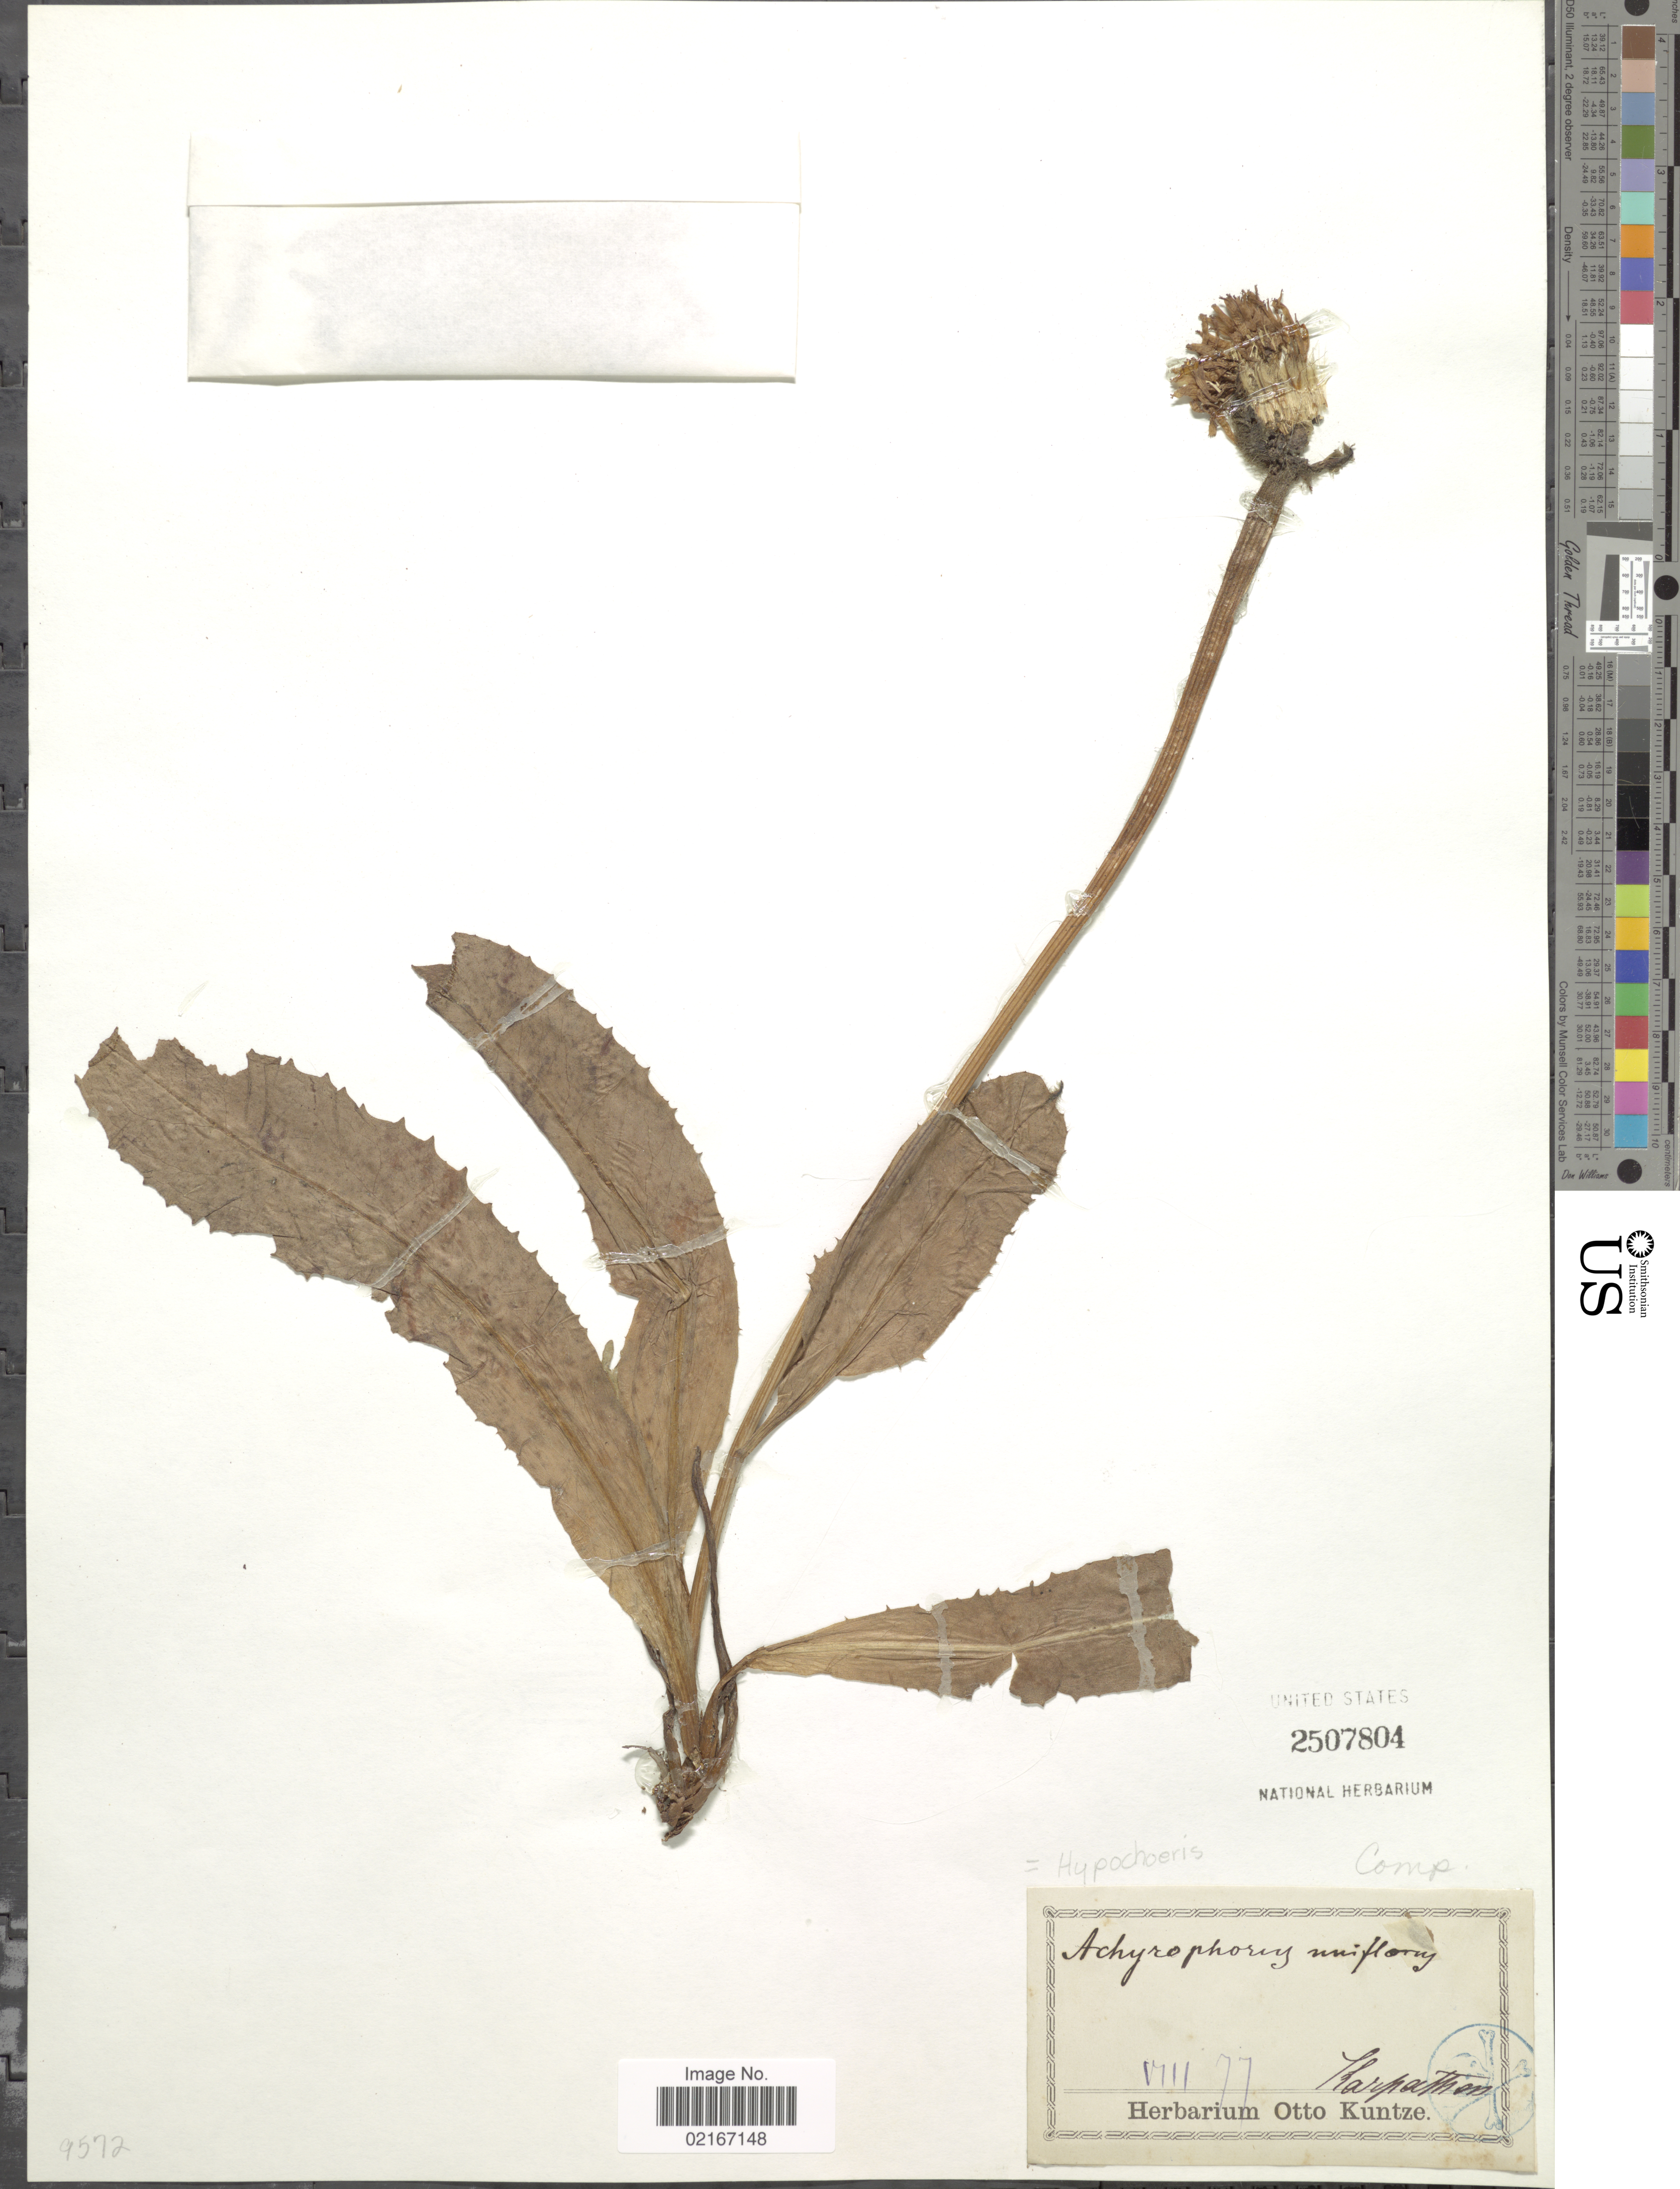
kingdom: Plantae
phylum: Tracheophyta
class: Magnoliopsida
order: Asterales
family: Asteraceae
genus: Hypochaeris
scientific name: Hypochaeris uniflora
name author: Vill.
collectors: Karpathen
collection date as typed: Transcribed d/m/y: /8/77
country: Greece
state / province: South Aegean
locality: Karpathen.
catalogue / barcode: US 2507804